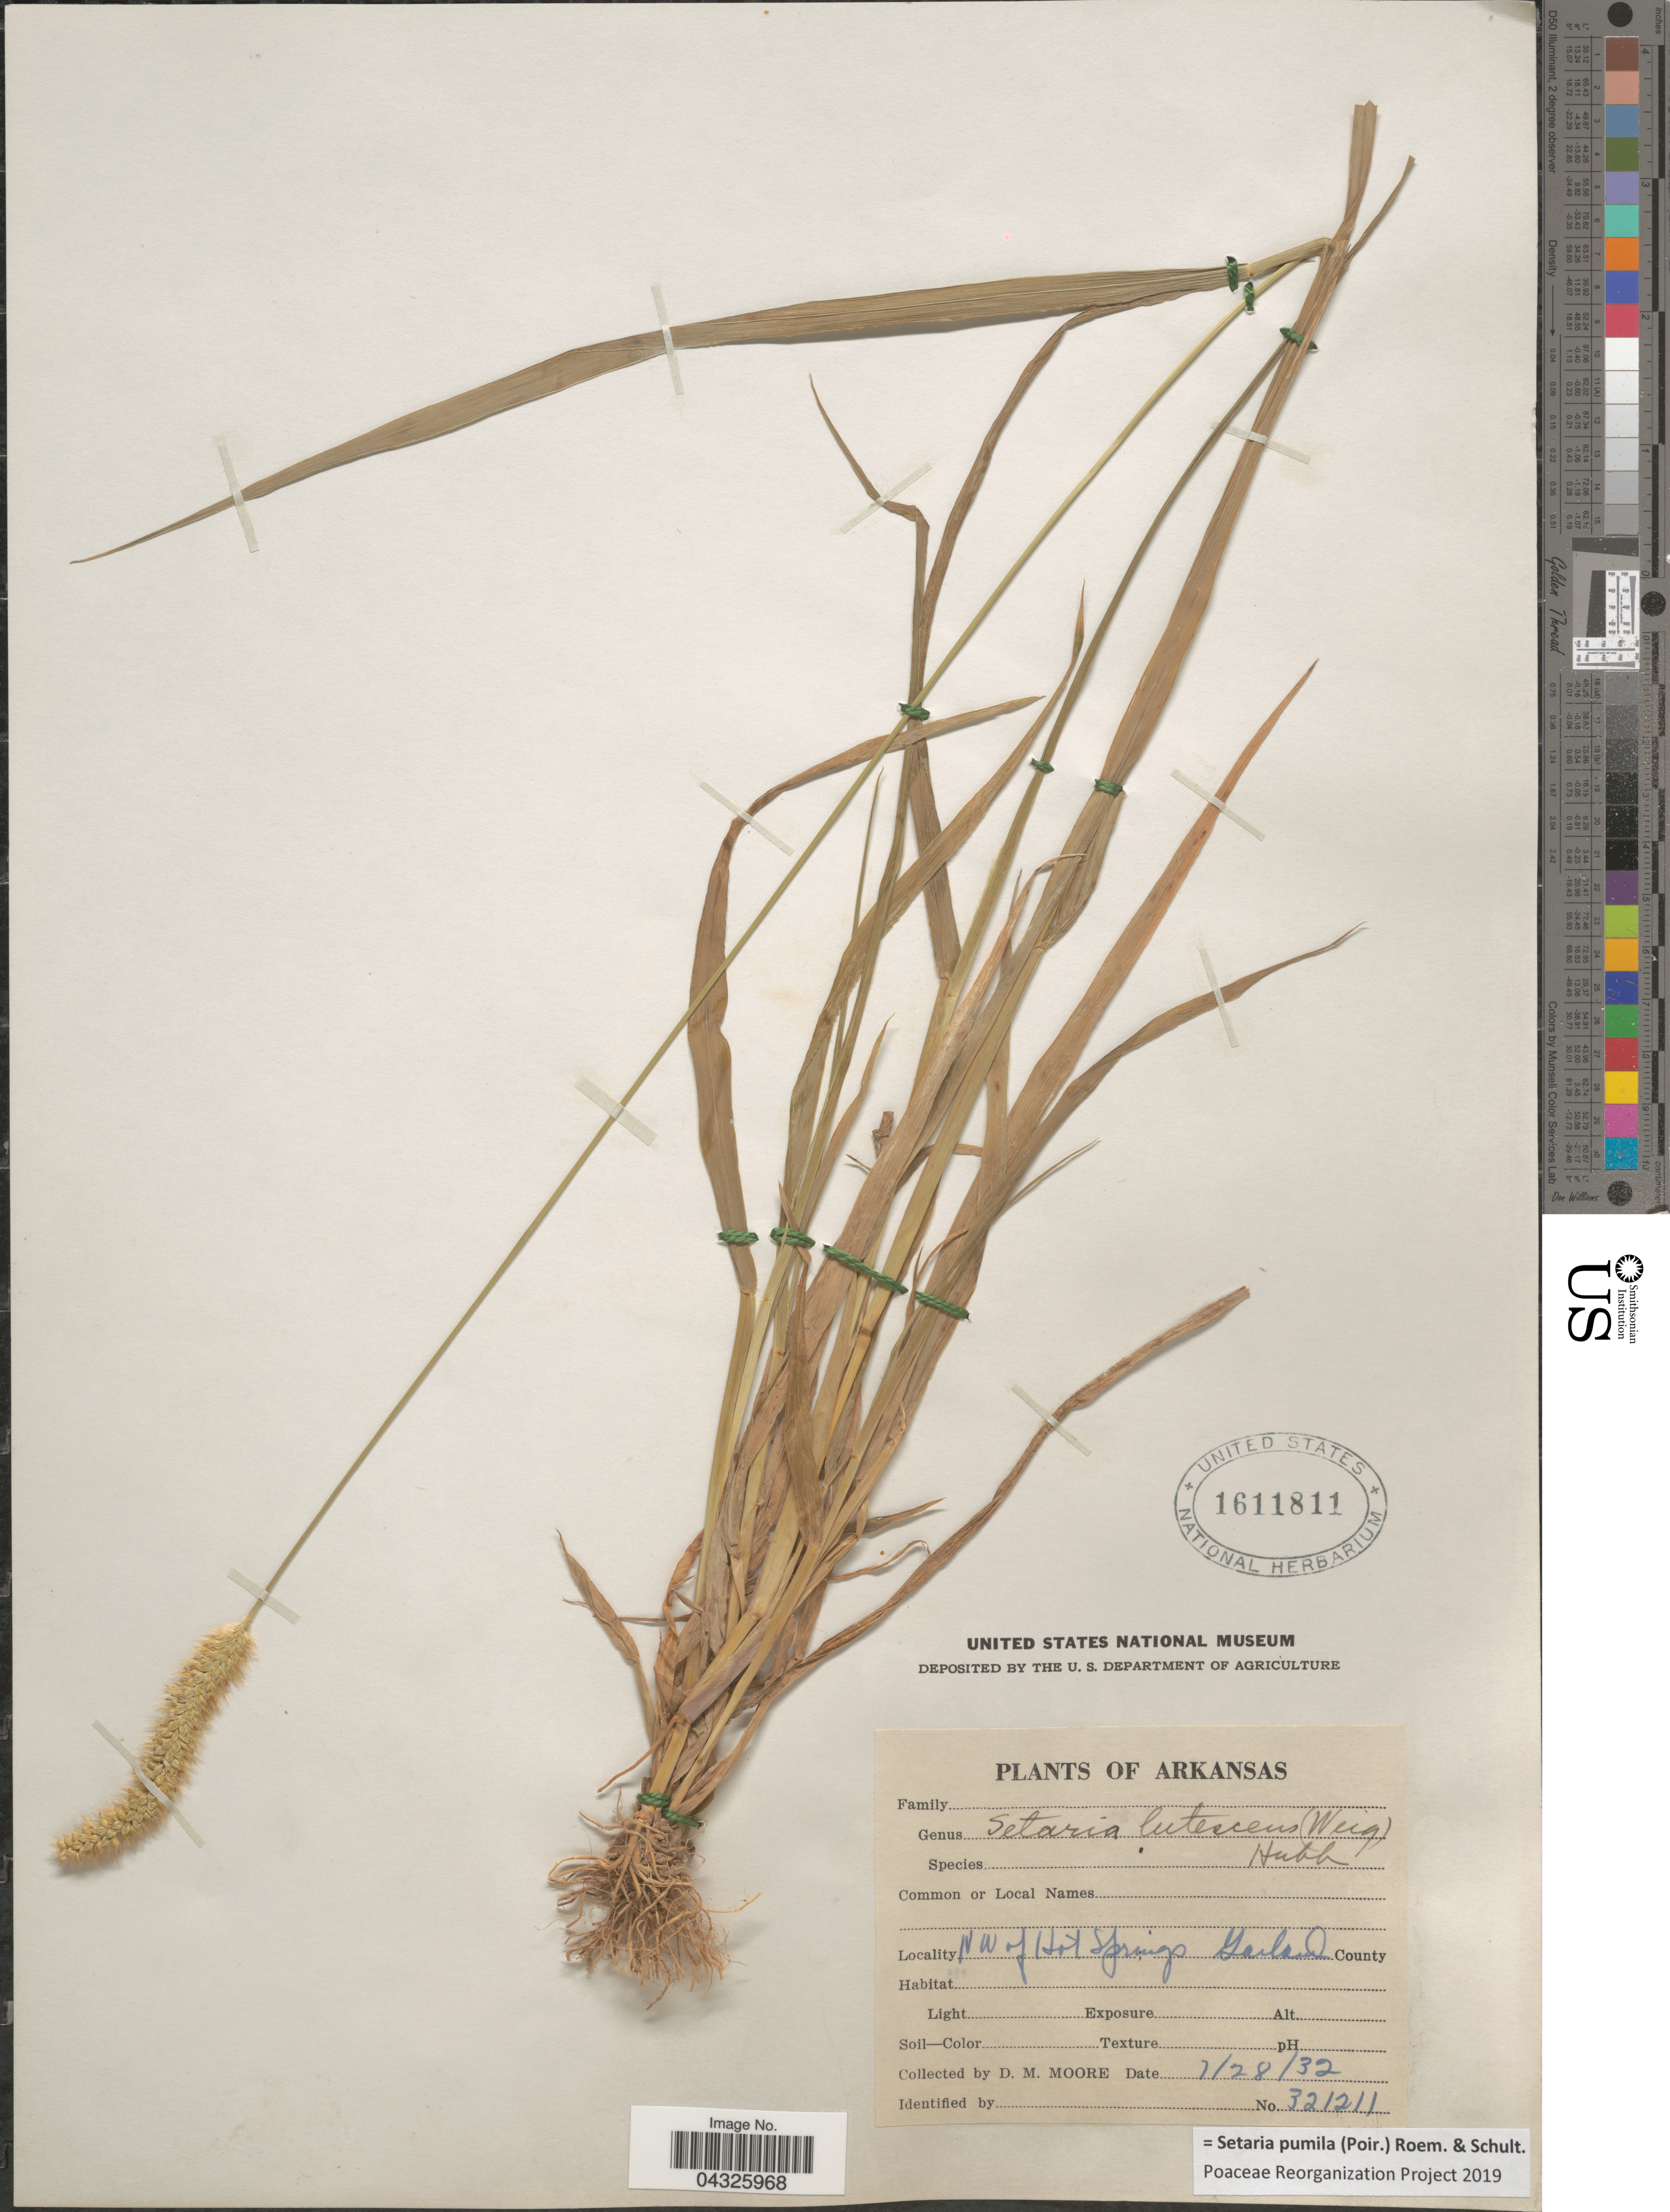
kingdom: Plantae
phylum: Tracheophyta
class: Liliopsida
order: Poales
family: Poaceae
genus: Setaria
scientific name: Setaria pumila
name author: (Poir.) Roem. & Schult.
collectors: D. Moore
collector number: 321211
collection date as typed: Transcribed d/m/y: 28/7/32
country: United States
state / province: Arkansas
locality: NW of Hot Springs. Garland County.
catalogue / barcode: US 1611811